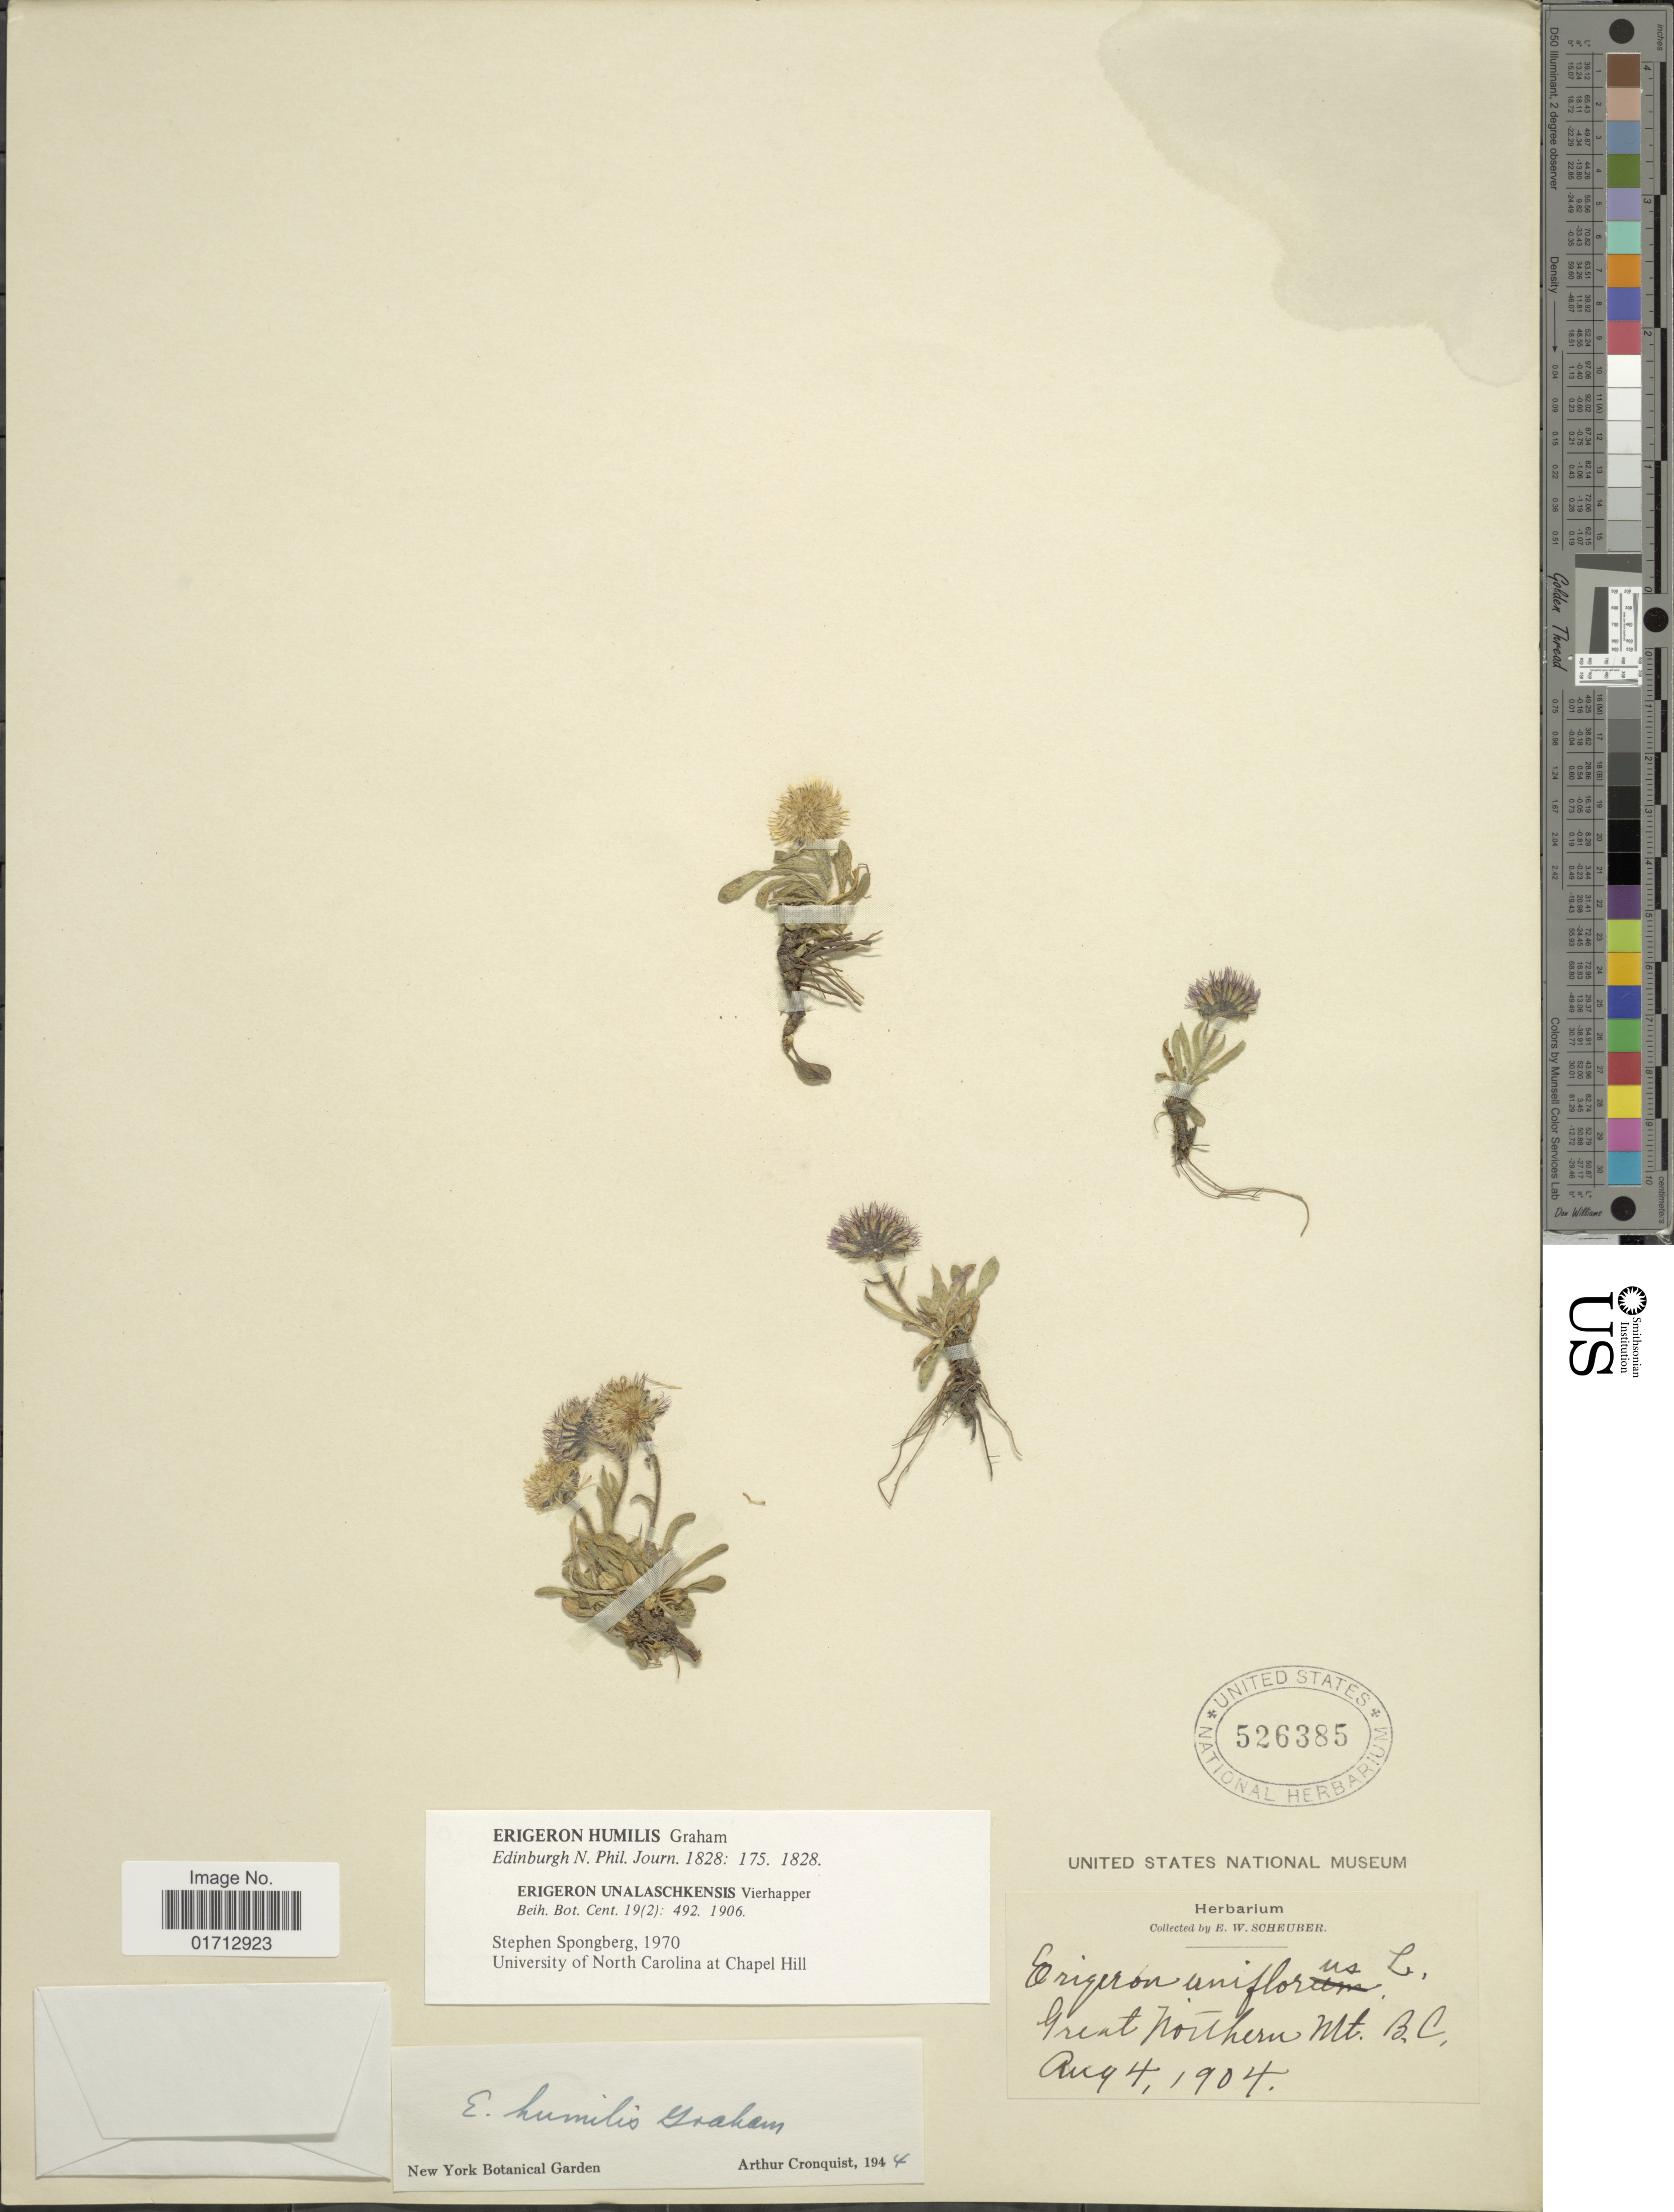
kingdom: Plantae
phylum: Tracheophyta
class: Magnoliopsida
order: Asterales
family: Asteraceae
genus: Erigeron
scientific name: Erigeron humilis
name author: Graham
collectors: E. Scheuber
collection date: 1904-08-04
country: Canada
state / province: British Columbia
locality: Great Northern Mt.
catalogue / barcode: US 526385